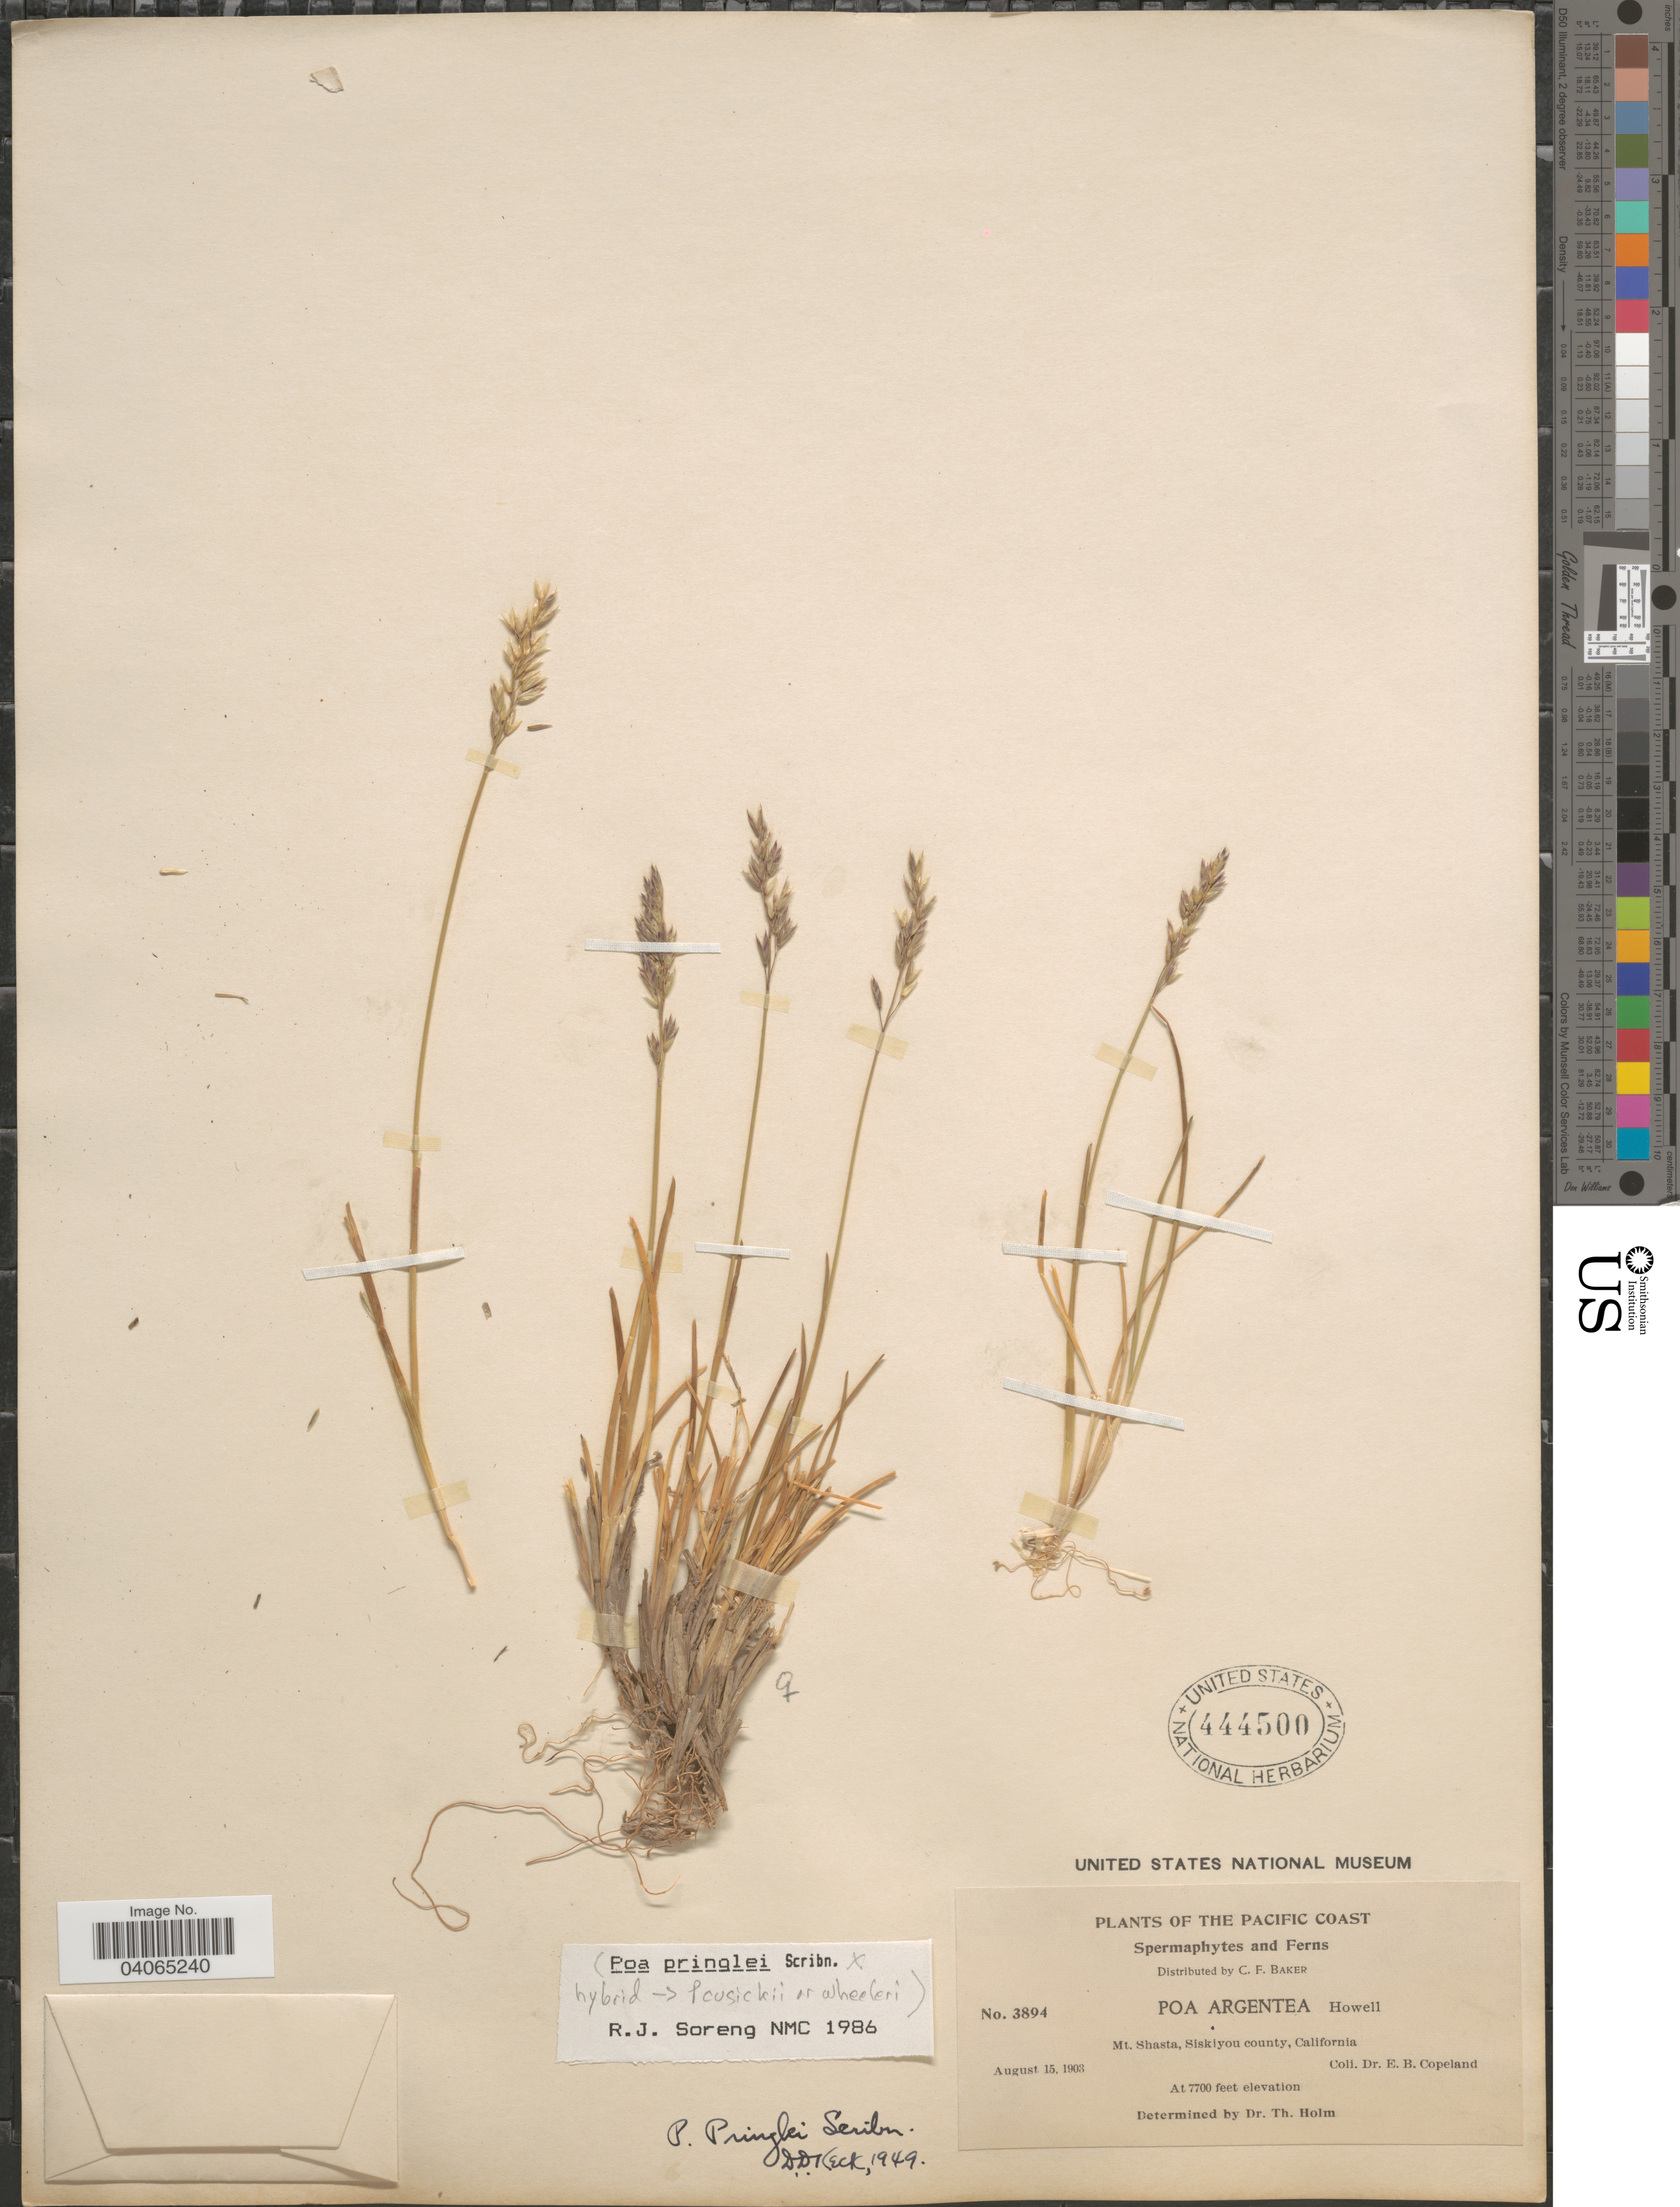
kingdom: Plantae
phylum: Tracheophyta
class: Liliopsida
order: Poales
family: Poaceae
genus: Poa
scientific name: Poa pringlei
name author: Scribn.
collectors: E. B. Copeland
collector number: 3894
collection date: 1903-08-15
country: United States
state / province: California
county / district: Siskiyou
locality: The Pacific Coast. Mt. Shasta, Siskiyou county.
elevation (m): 2347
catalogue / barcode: US 444500